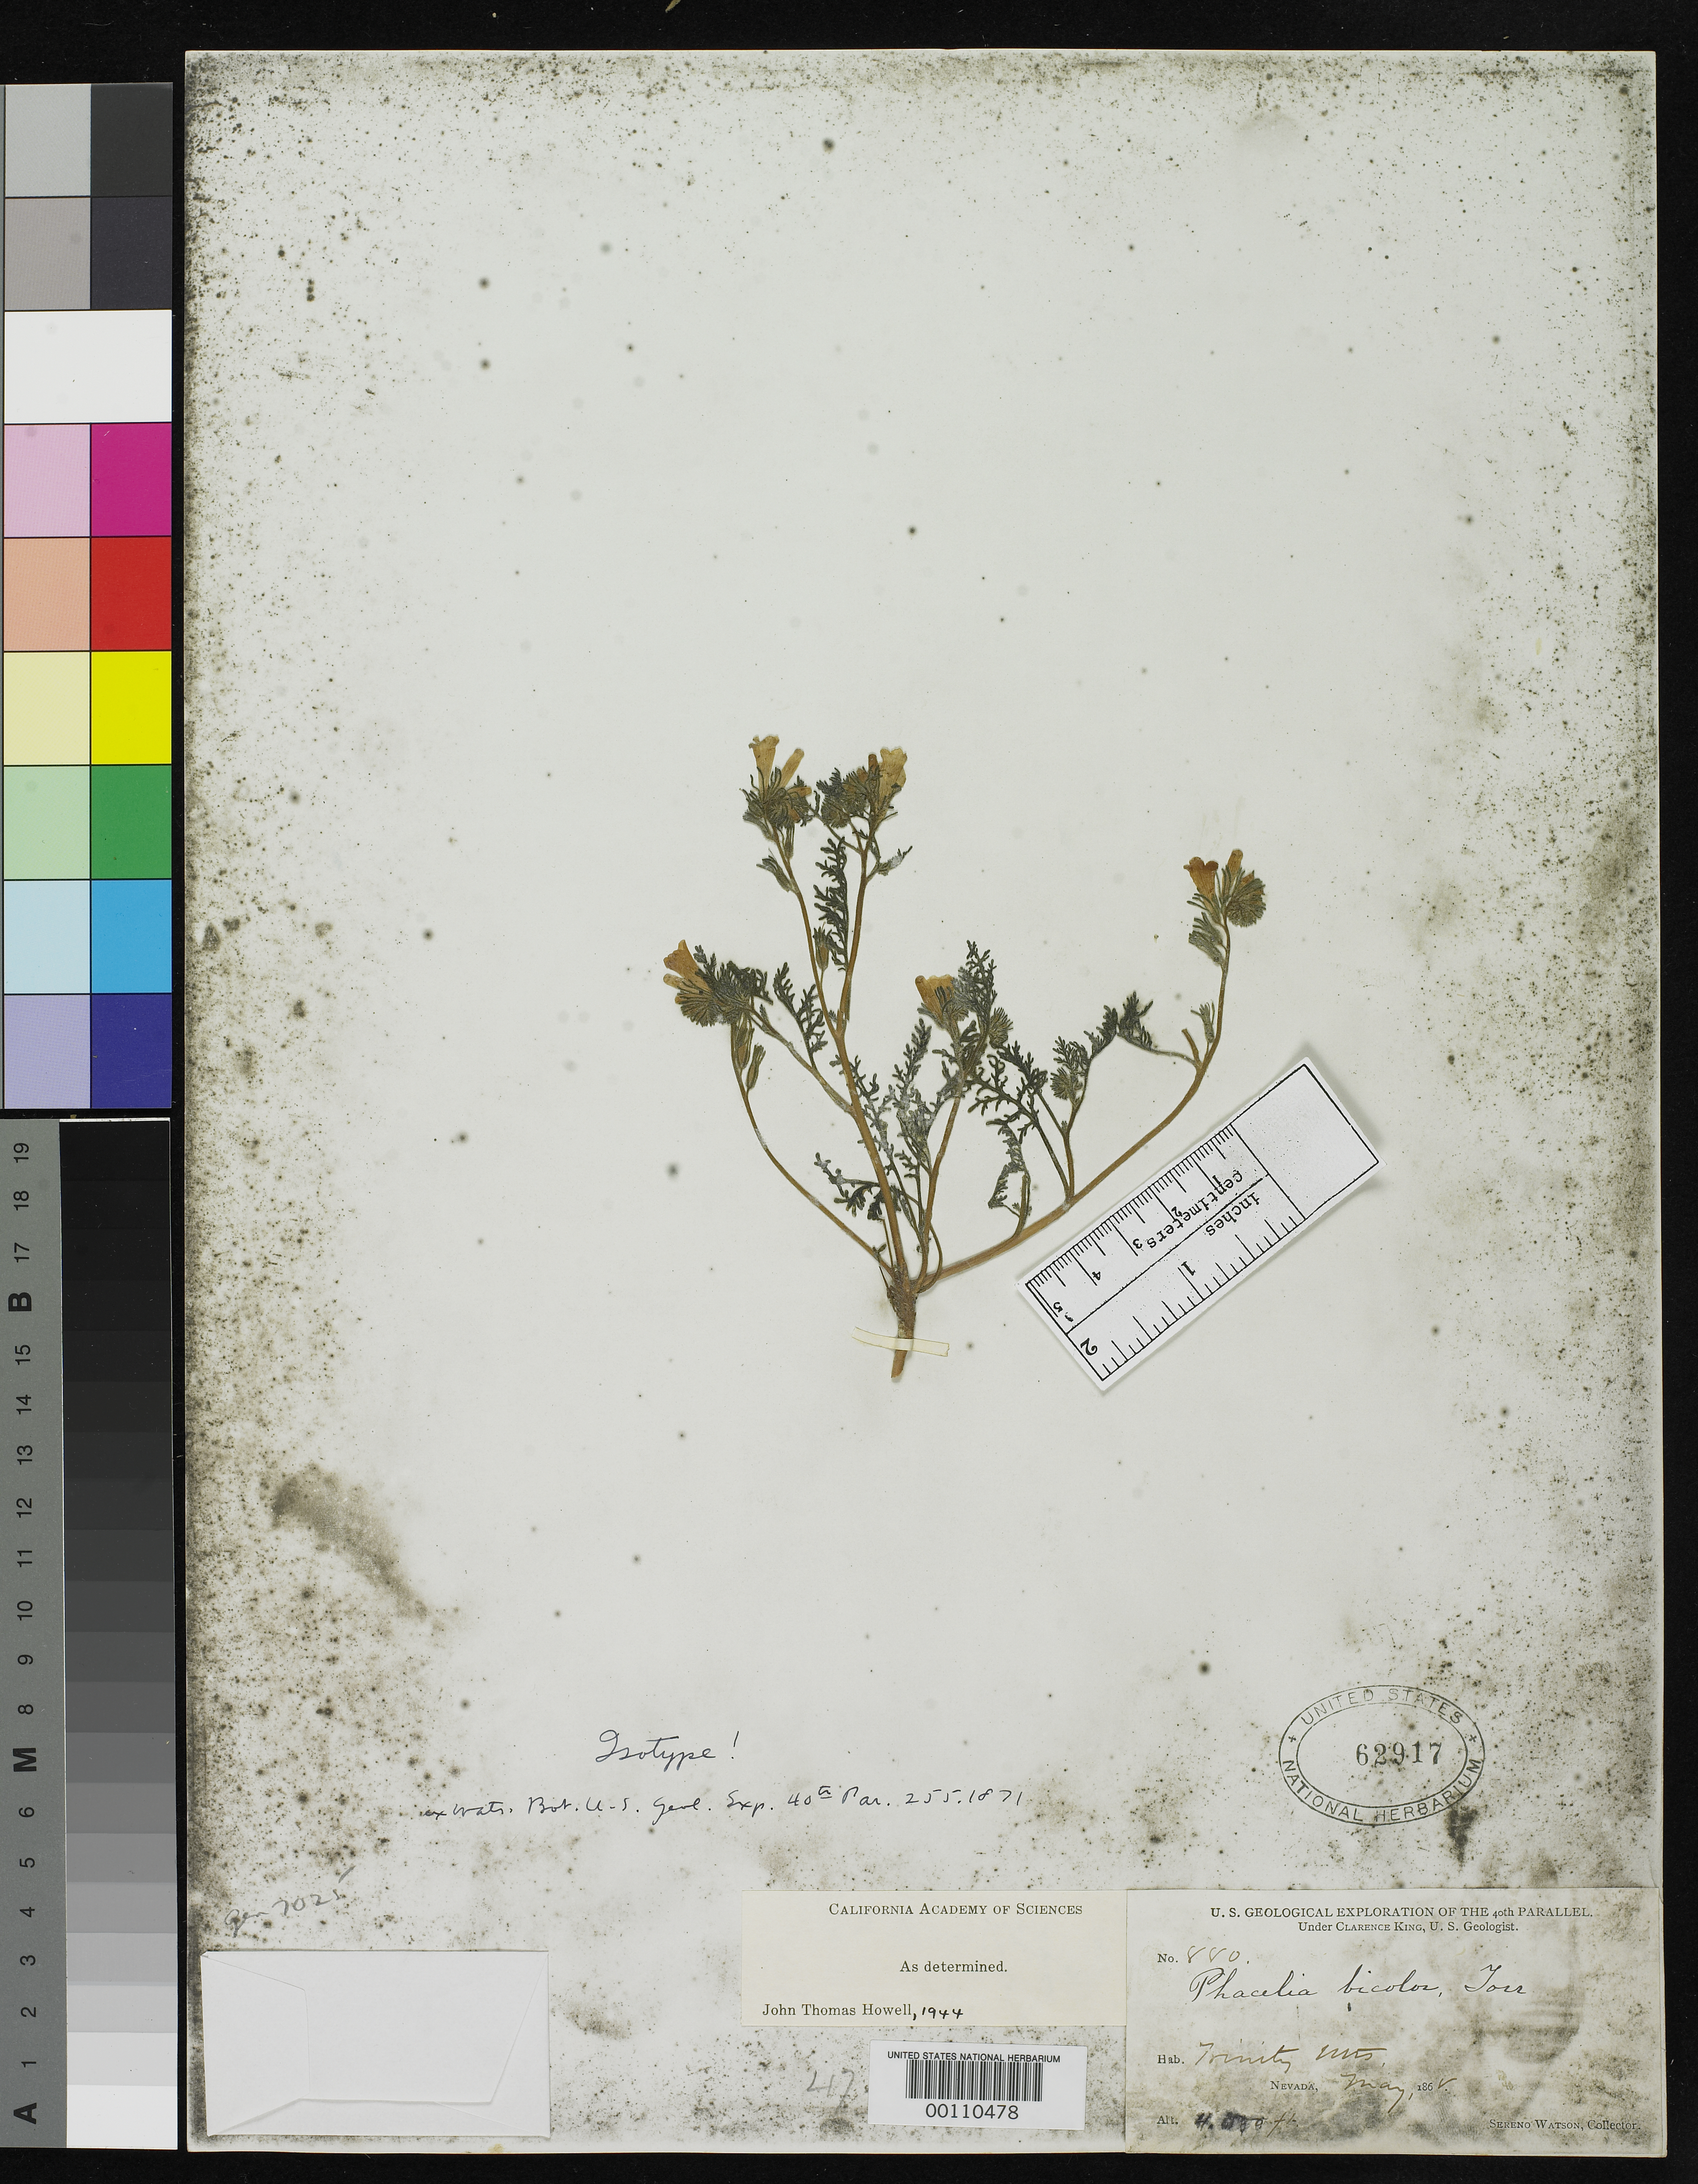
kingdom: Plantae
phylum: Tracheophyta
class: Magnoliopsida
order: Boraginales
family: Hydrophyllaceae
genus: Phacelia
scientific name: Phacelia bicolor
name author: Torr. in C. King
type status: Syntype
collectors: S. Watson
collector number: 880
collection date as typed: May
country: United States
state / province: Nevada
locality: Trinity Mts.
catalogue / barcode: US 62917